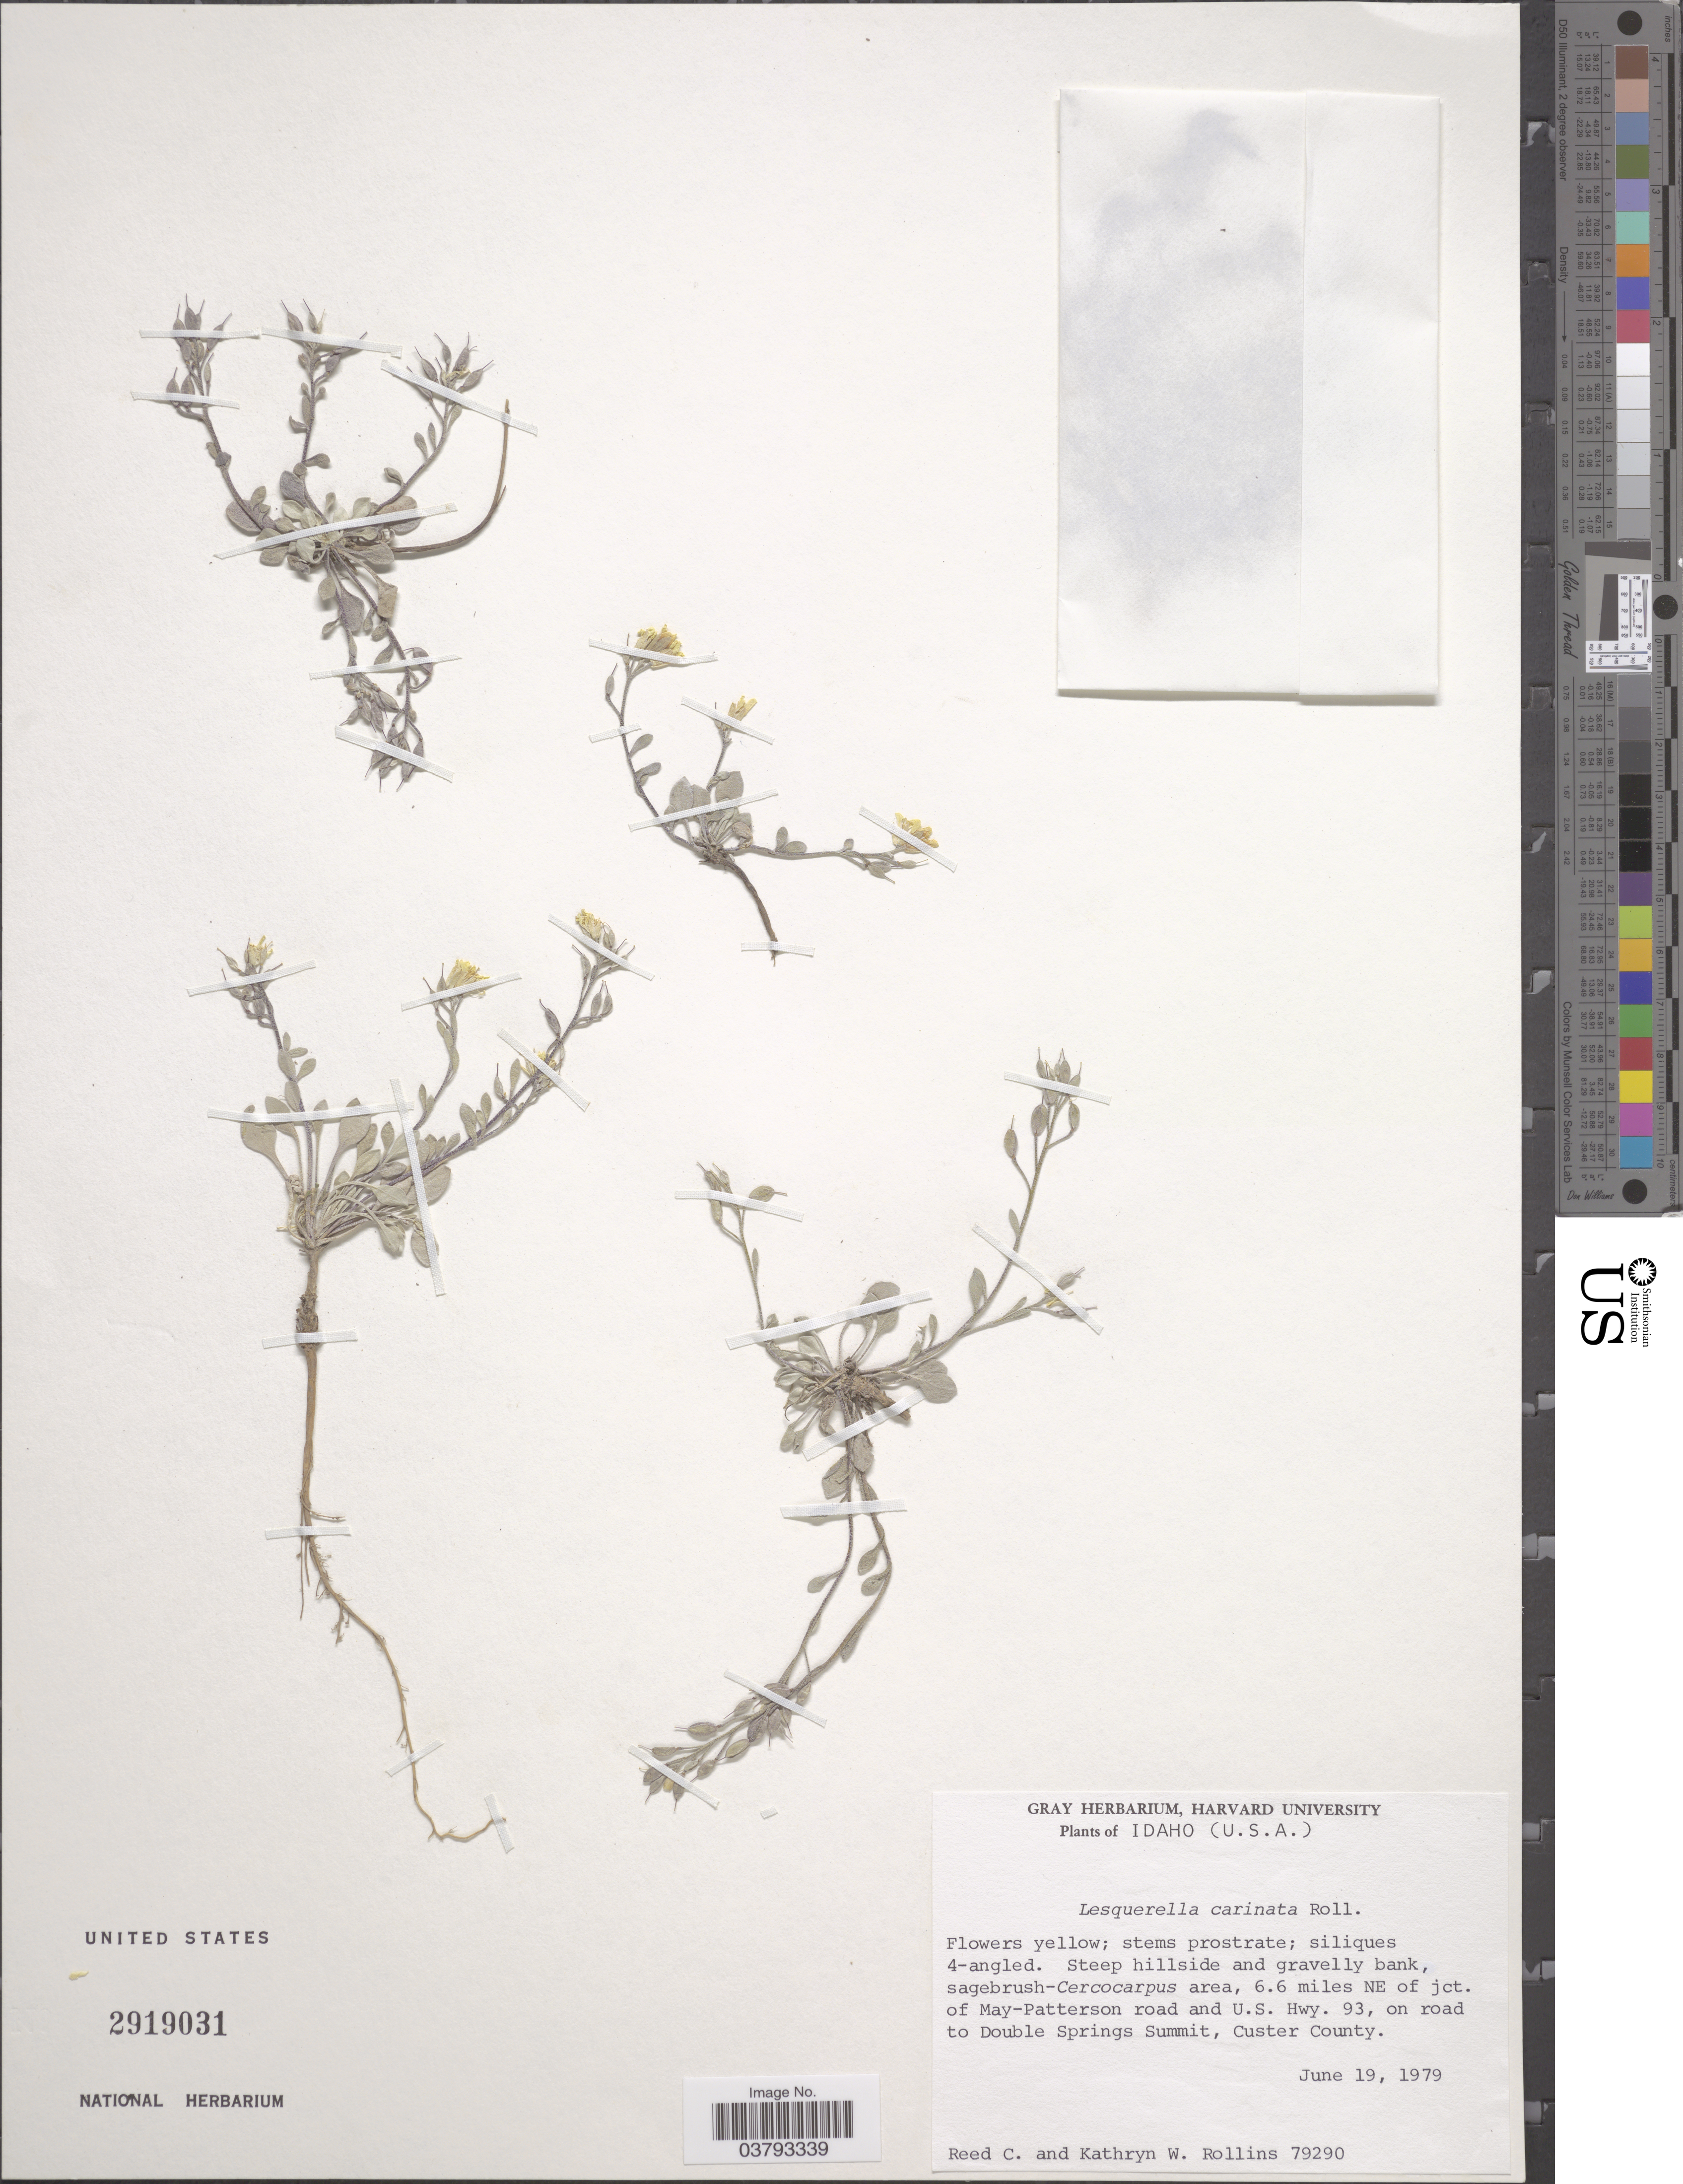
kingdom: Plantae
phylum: Tracheophyta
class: Magnoliopsida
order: Brassicales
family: Brassicaceae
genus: Lesquerella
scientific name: Lesquerella carinata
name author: Rollins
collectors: R. C. Rollins & K. W. Rollins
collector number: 79290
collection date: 1979-06-19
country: United States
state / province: Idaho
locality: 6.6 miles NE of jct. of May-Patterson road and U.S. Hwy. 93, on road to Double Springs Summit, Custer County.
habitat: steep hillside and gravelly bank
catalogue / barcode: US 2919031